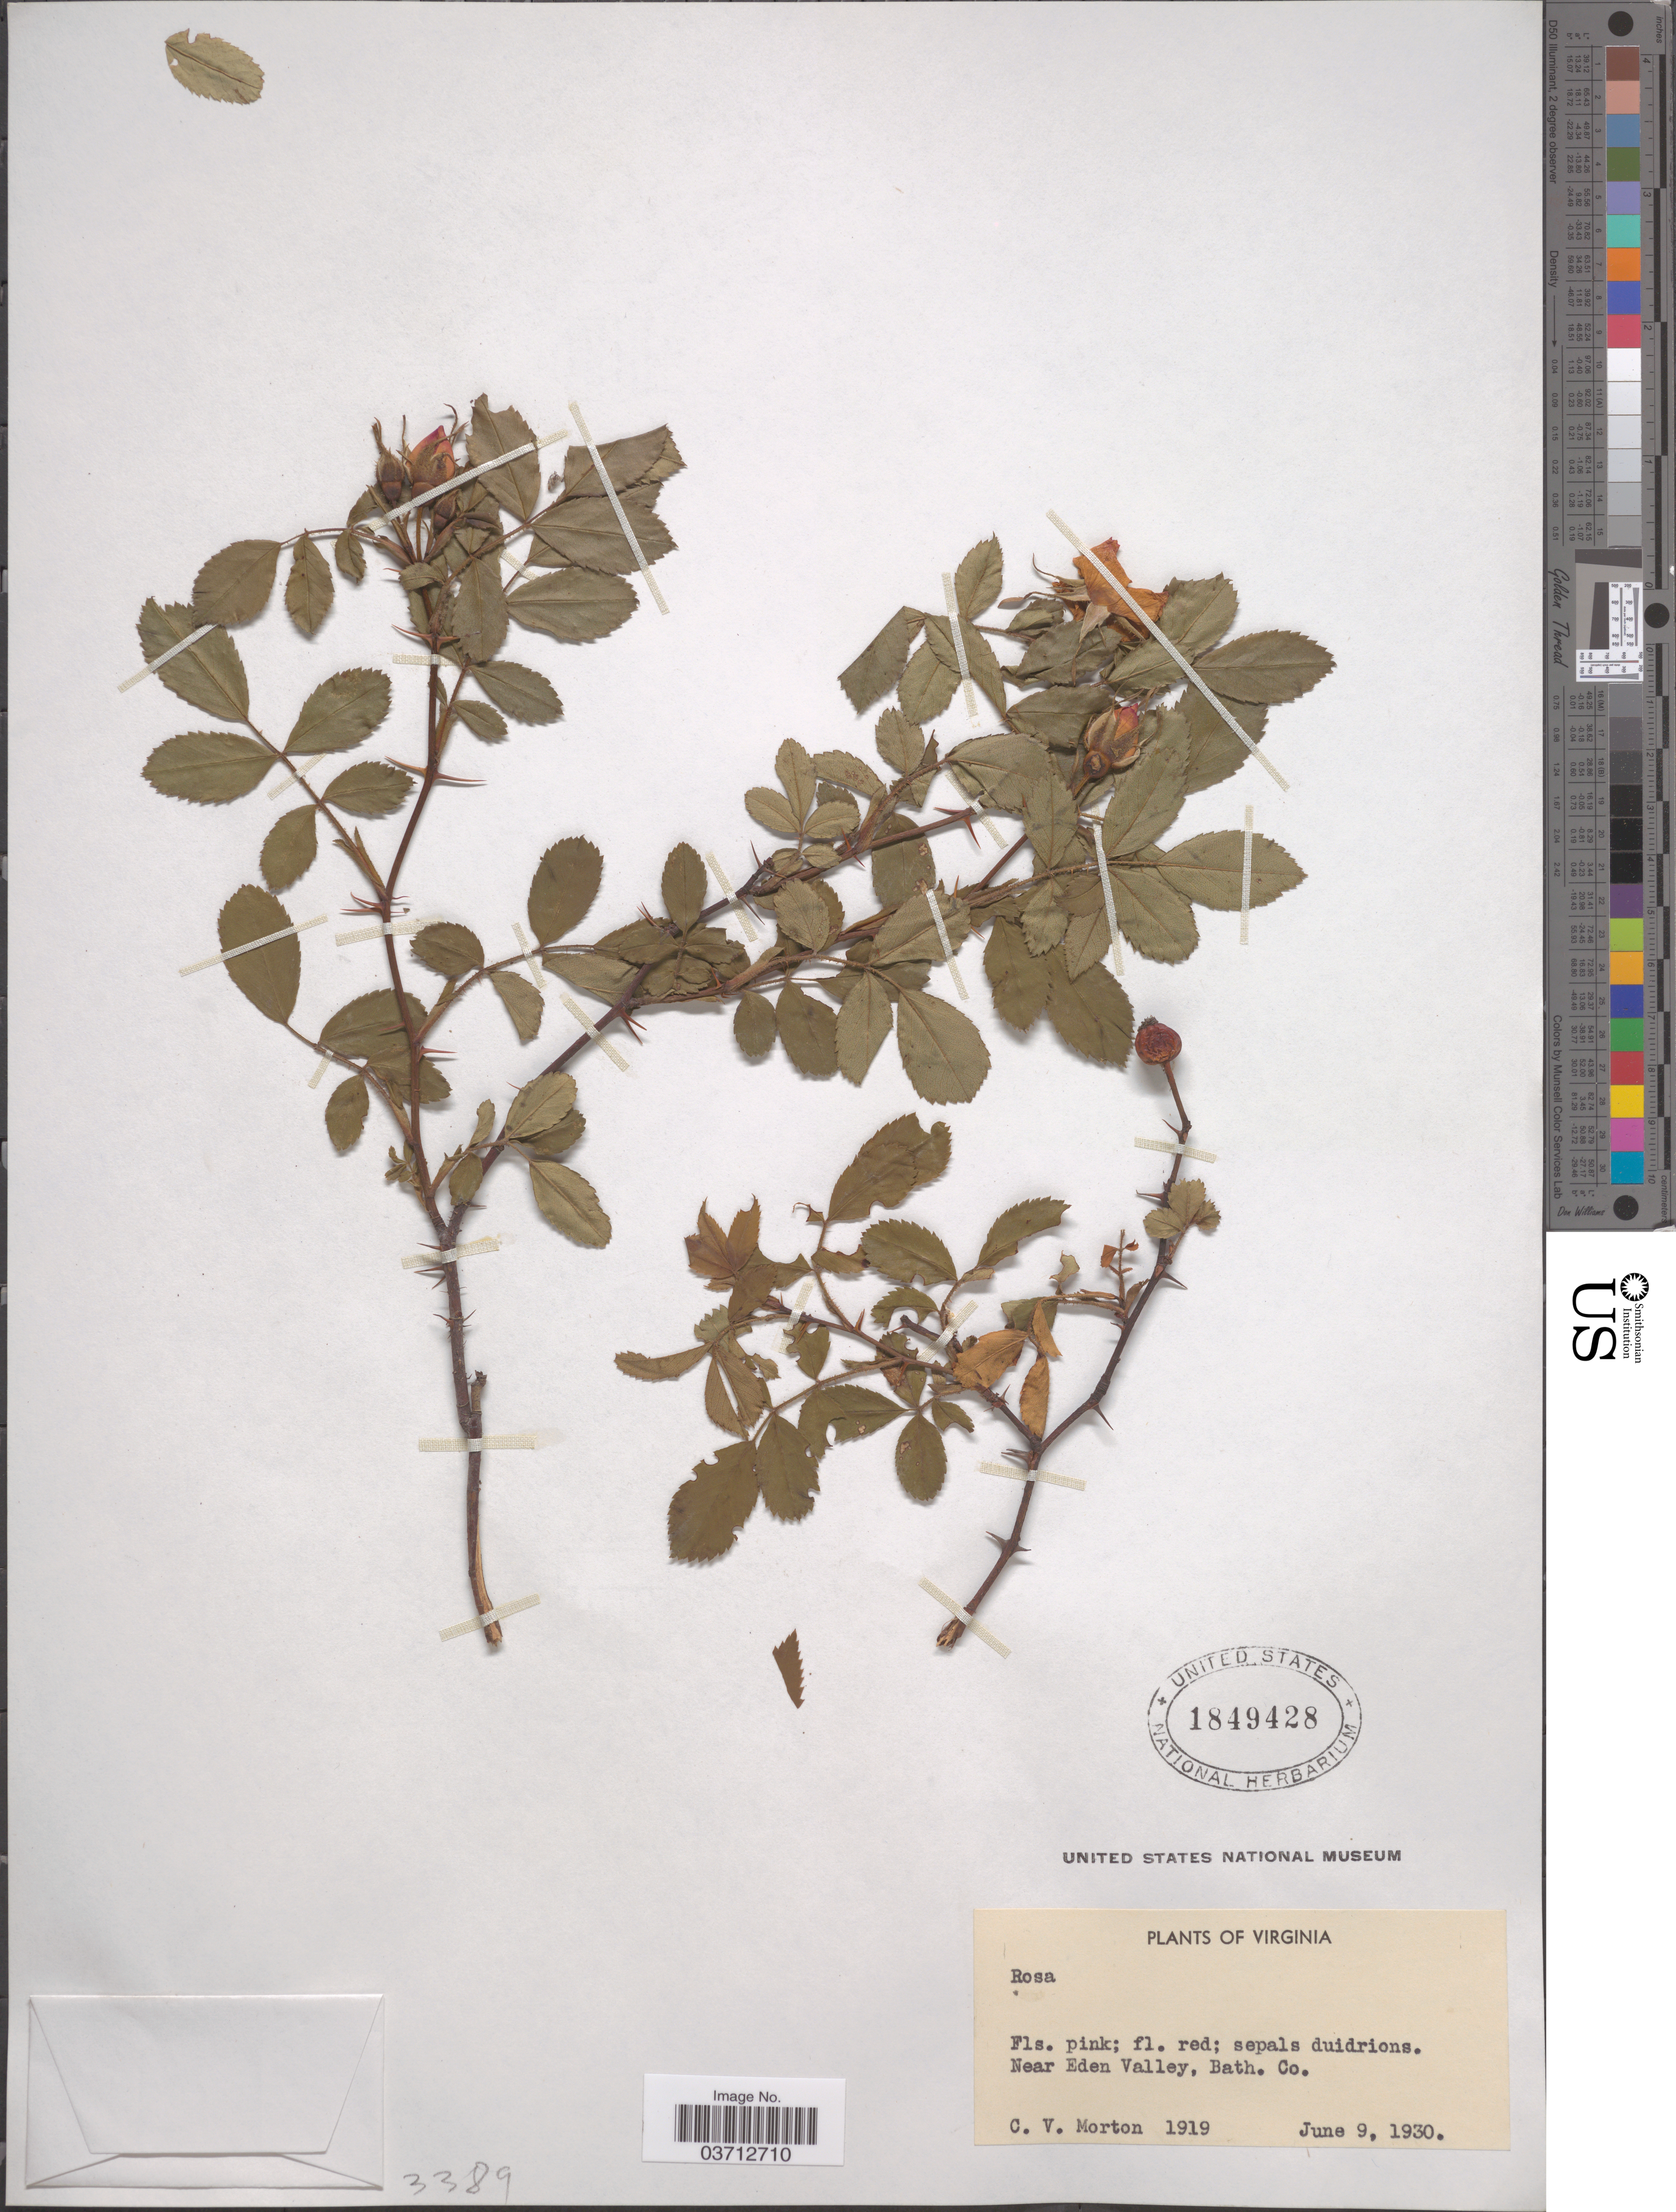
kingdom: Plantae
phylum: Tracheophyta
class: Magnoliopsida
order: Rosales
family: Rosaceae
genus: Rosa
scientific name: Rosa sp.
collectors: C. V. Morton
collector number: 1919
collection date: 1930-06-09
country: United States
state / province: Virginia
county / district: Bath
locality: Near Eden Valley, Bath. Co.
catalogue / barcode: US 1849428